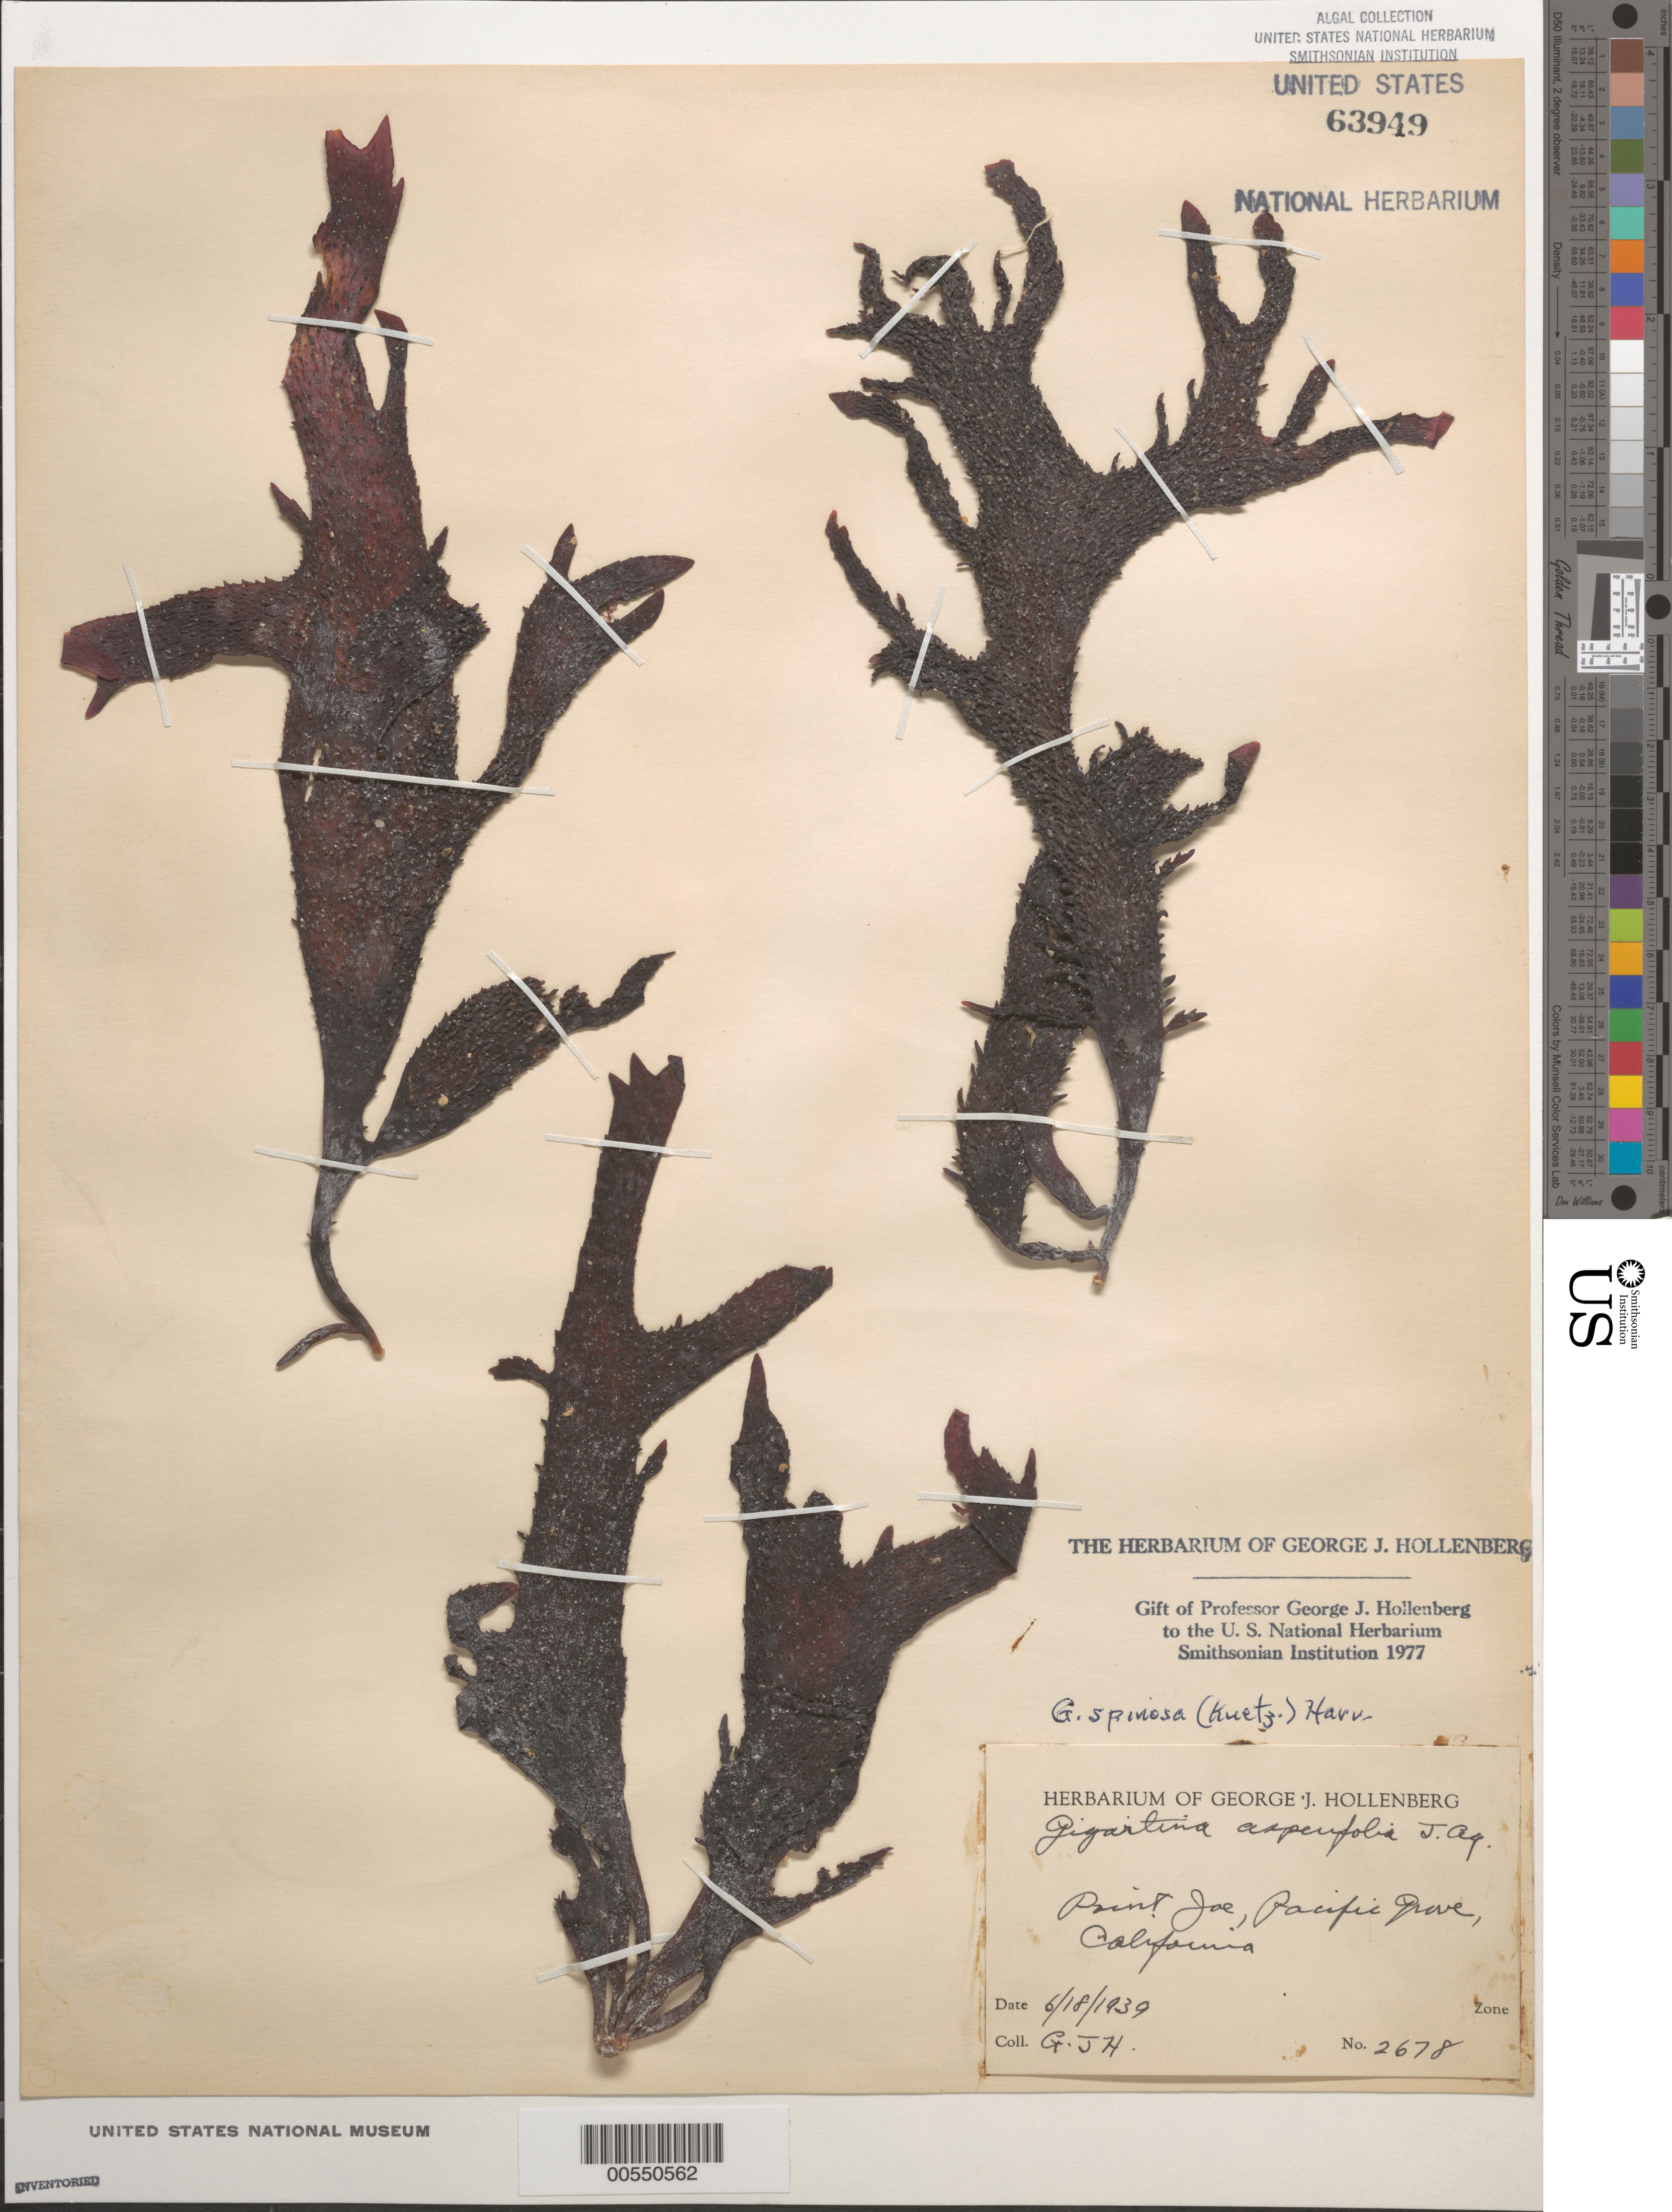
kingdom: Plantae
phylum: Rhodophyta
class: Florideophyceae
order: Gigartinales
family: Gigartinaceae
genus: Chondracanthus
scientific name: Chondracanthus spinosus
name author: (Kütz.) Guiry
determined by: Algae name updating Project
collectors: G. Hollenberg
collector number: GJH 2678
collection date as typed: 18 Jun 1939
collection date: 1939-06-18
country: United States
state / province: California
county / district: Monterey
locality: Point Joe, Pacific Grove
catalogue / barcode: US 63949